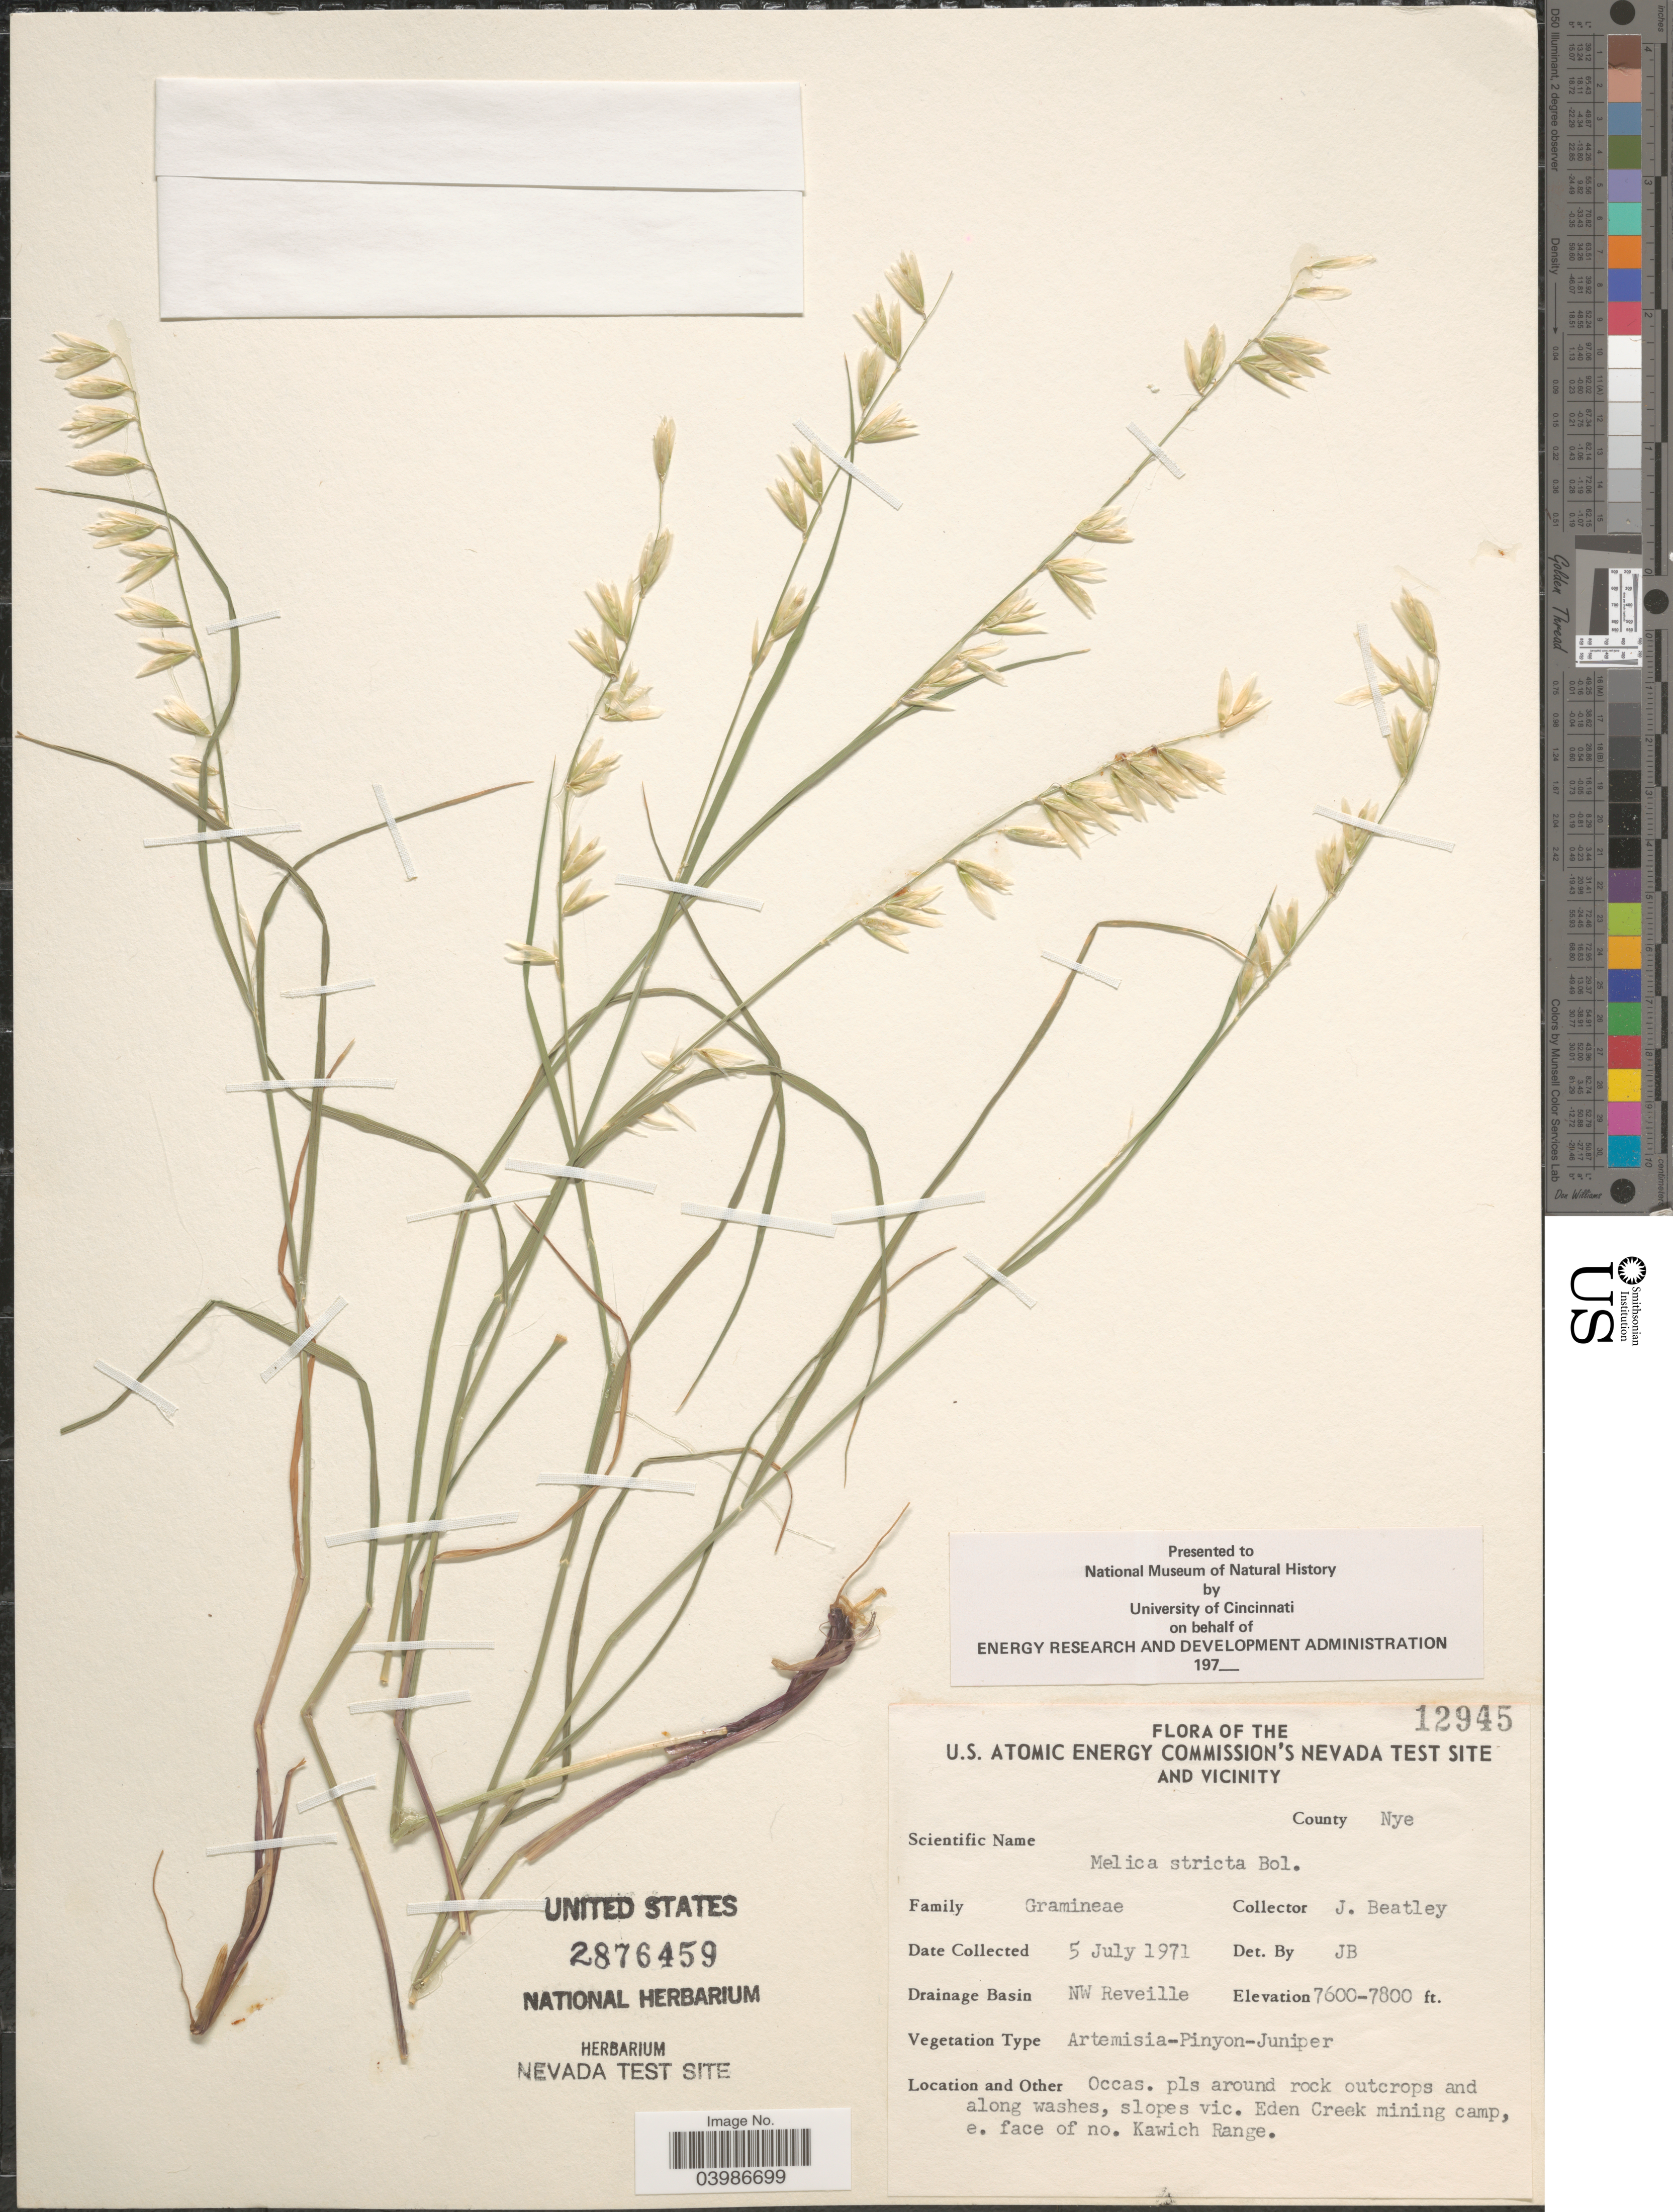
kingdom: Plantae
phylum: Tracheophyta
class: Liliopsida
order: Poales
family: Poaceae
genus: Melica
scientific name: Melica stricta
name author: Bol.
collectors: J. C. Beatley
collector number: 12945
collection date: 1971-07-05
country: United States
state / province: Nevada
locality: U.S. Atomic Energy Commission's Nevada Test Site and vicinity. County Nye. Drainage Basin NW Reveille. Slopes vic. Eden Creek mining camp, e. face of no. Kawich Range.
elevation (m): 2316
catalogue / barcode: US 2876459